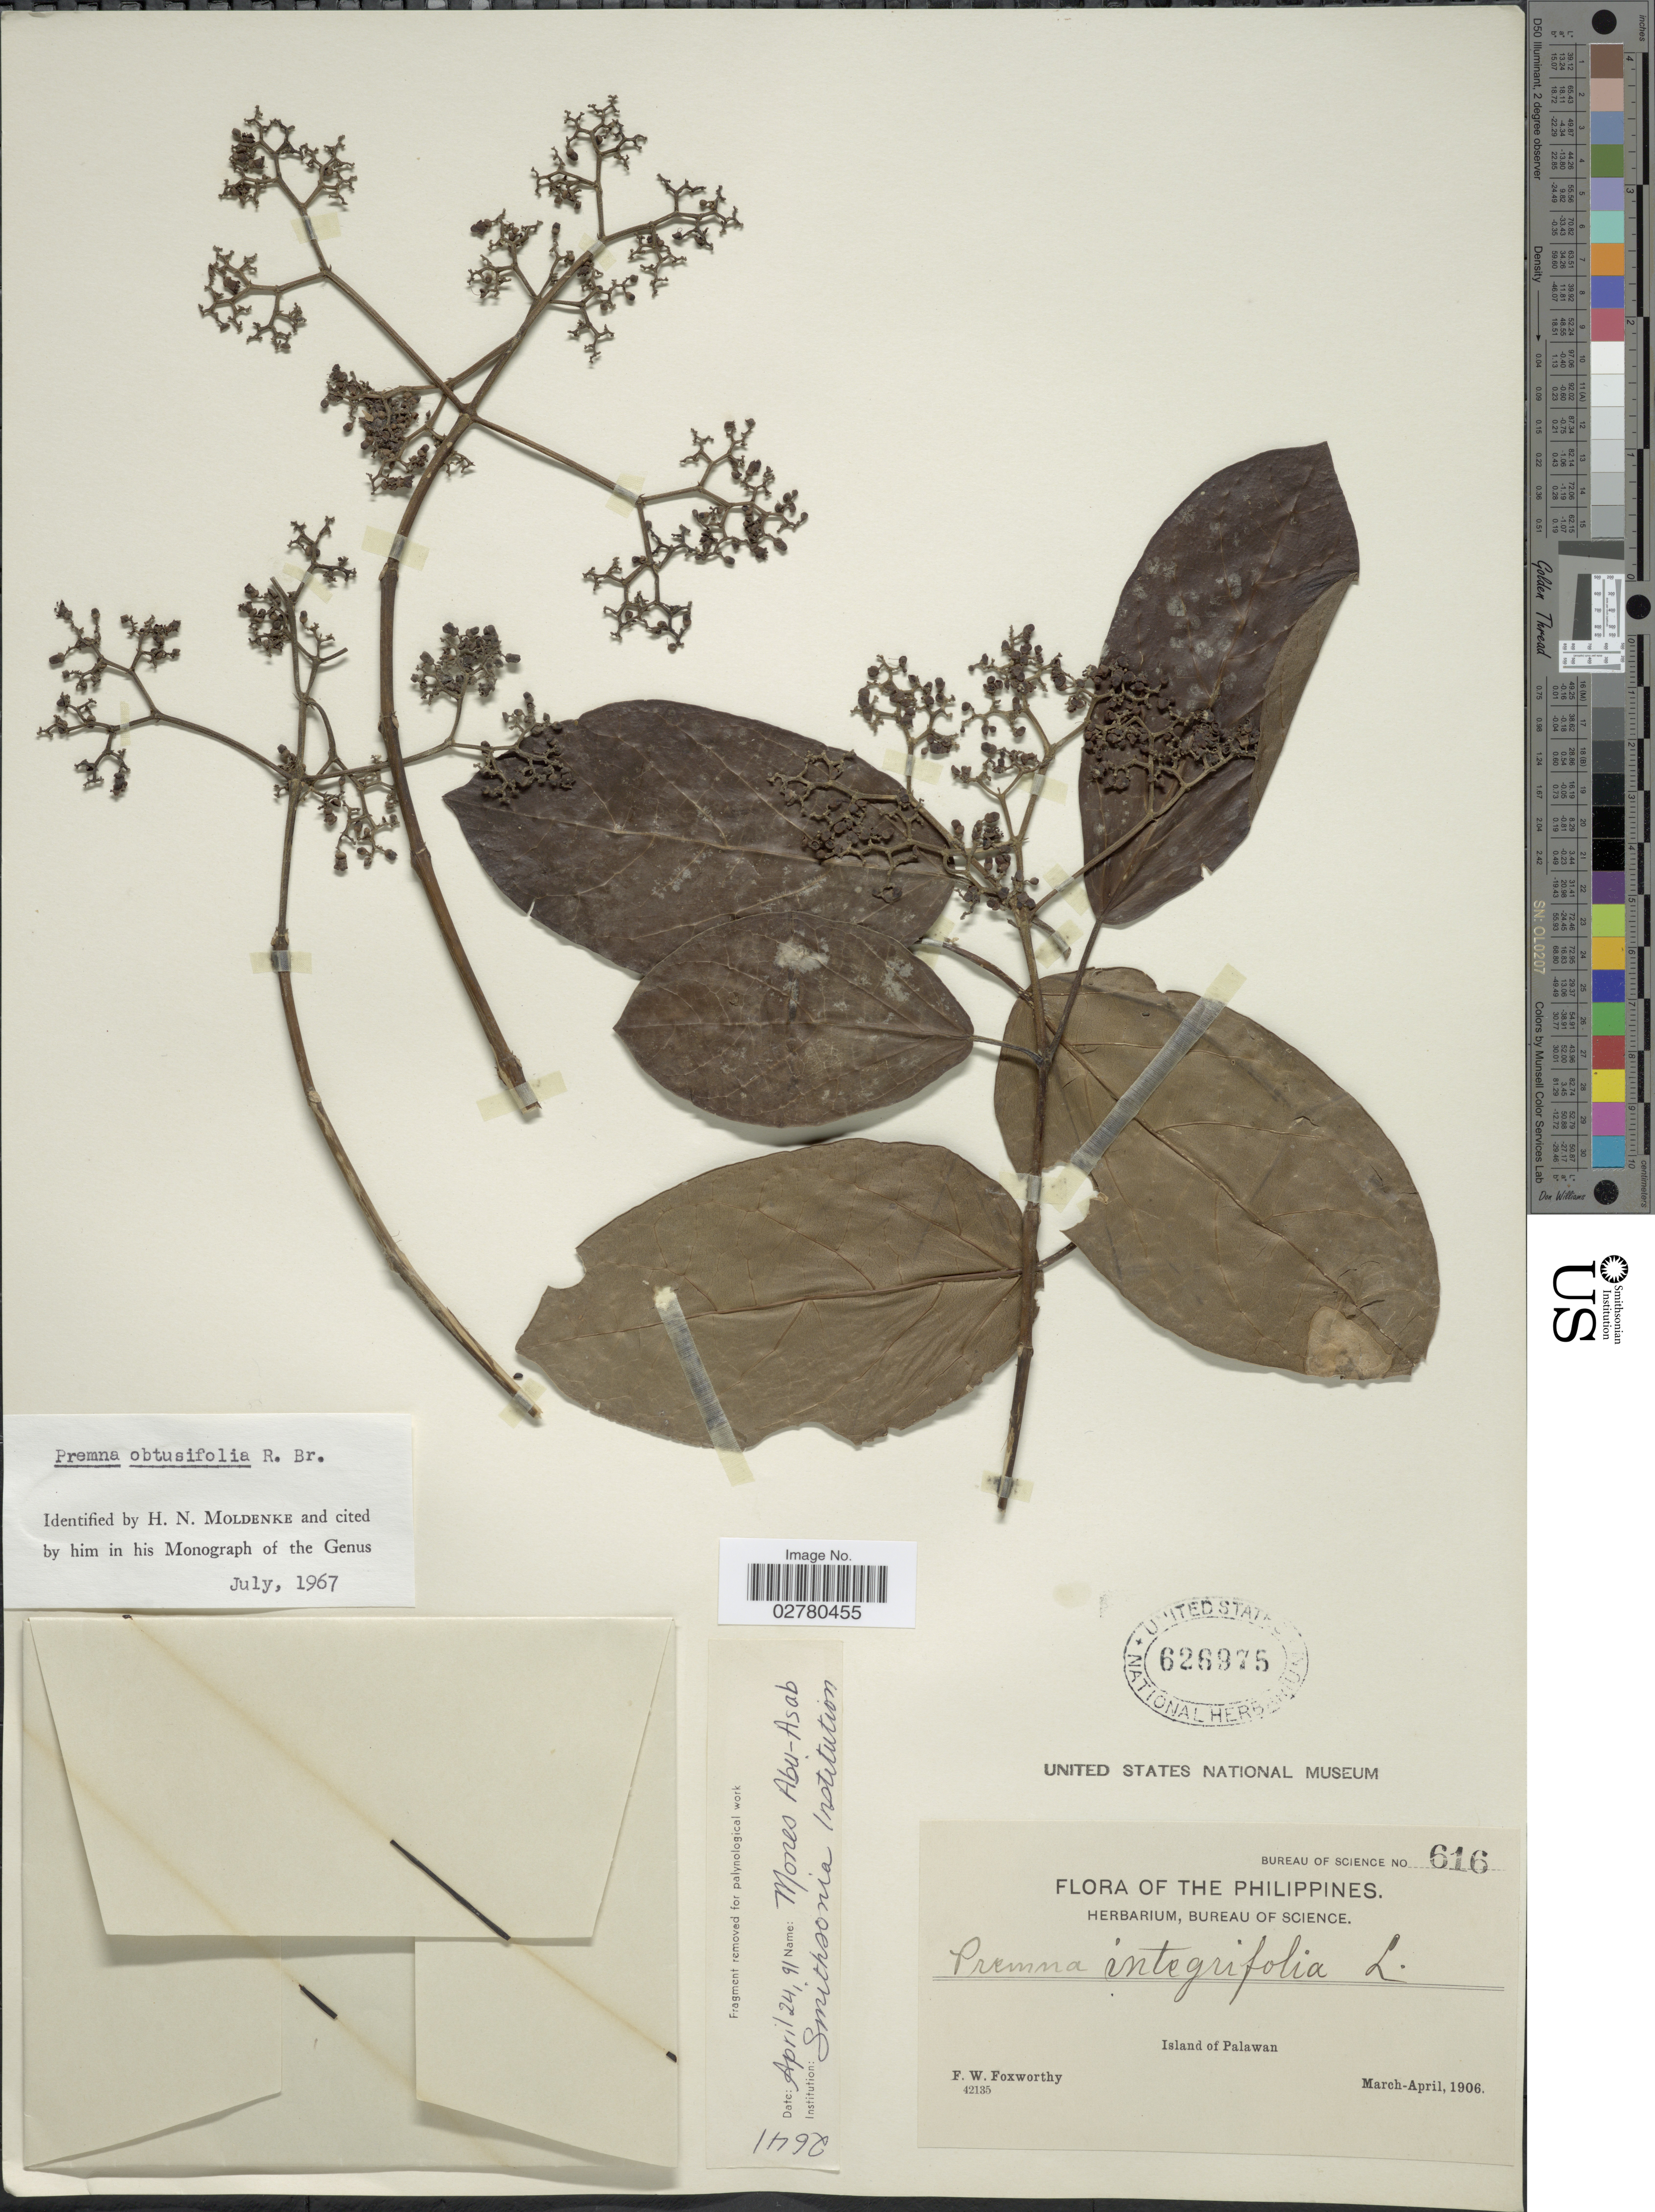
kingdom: Plantae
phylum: Tracheophyta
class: Magnoliopsida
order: Lamiales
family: Lamiaceae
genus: Premna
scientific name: Premna obtusifolia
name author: R. Br.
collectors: F. W. Foxworthy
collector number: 616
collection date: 1906-03/1906-04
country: Philippines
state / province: Mimaropa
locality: Island of Palawan.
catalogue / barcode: US 626975